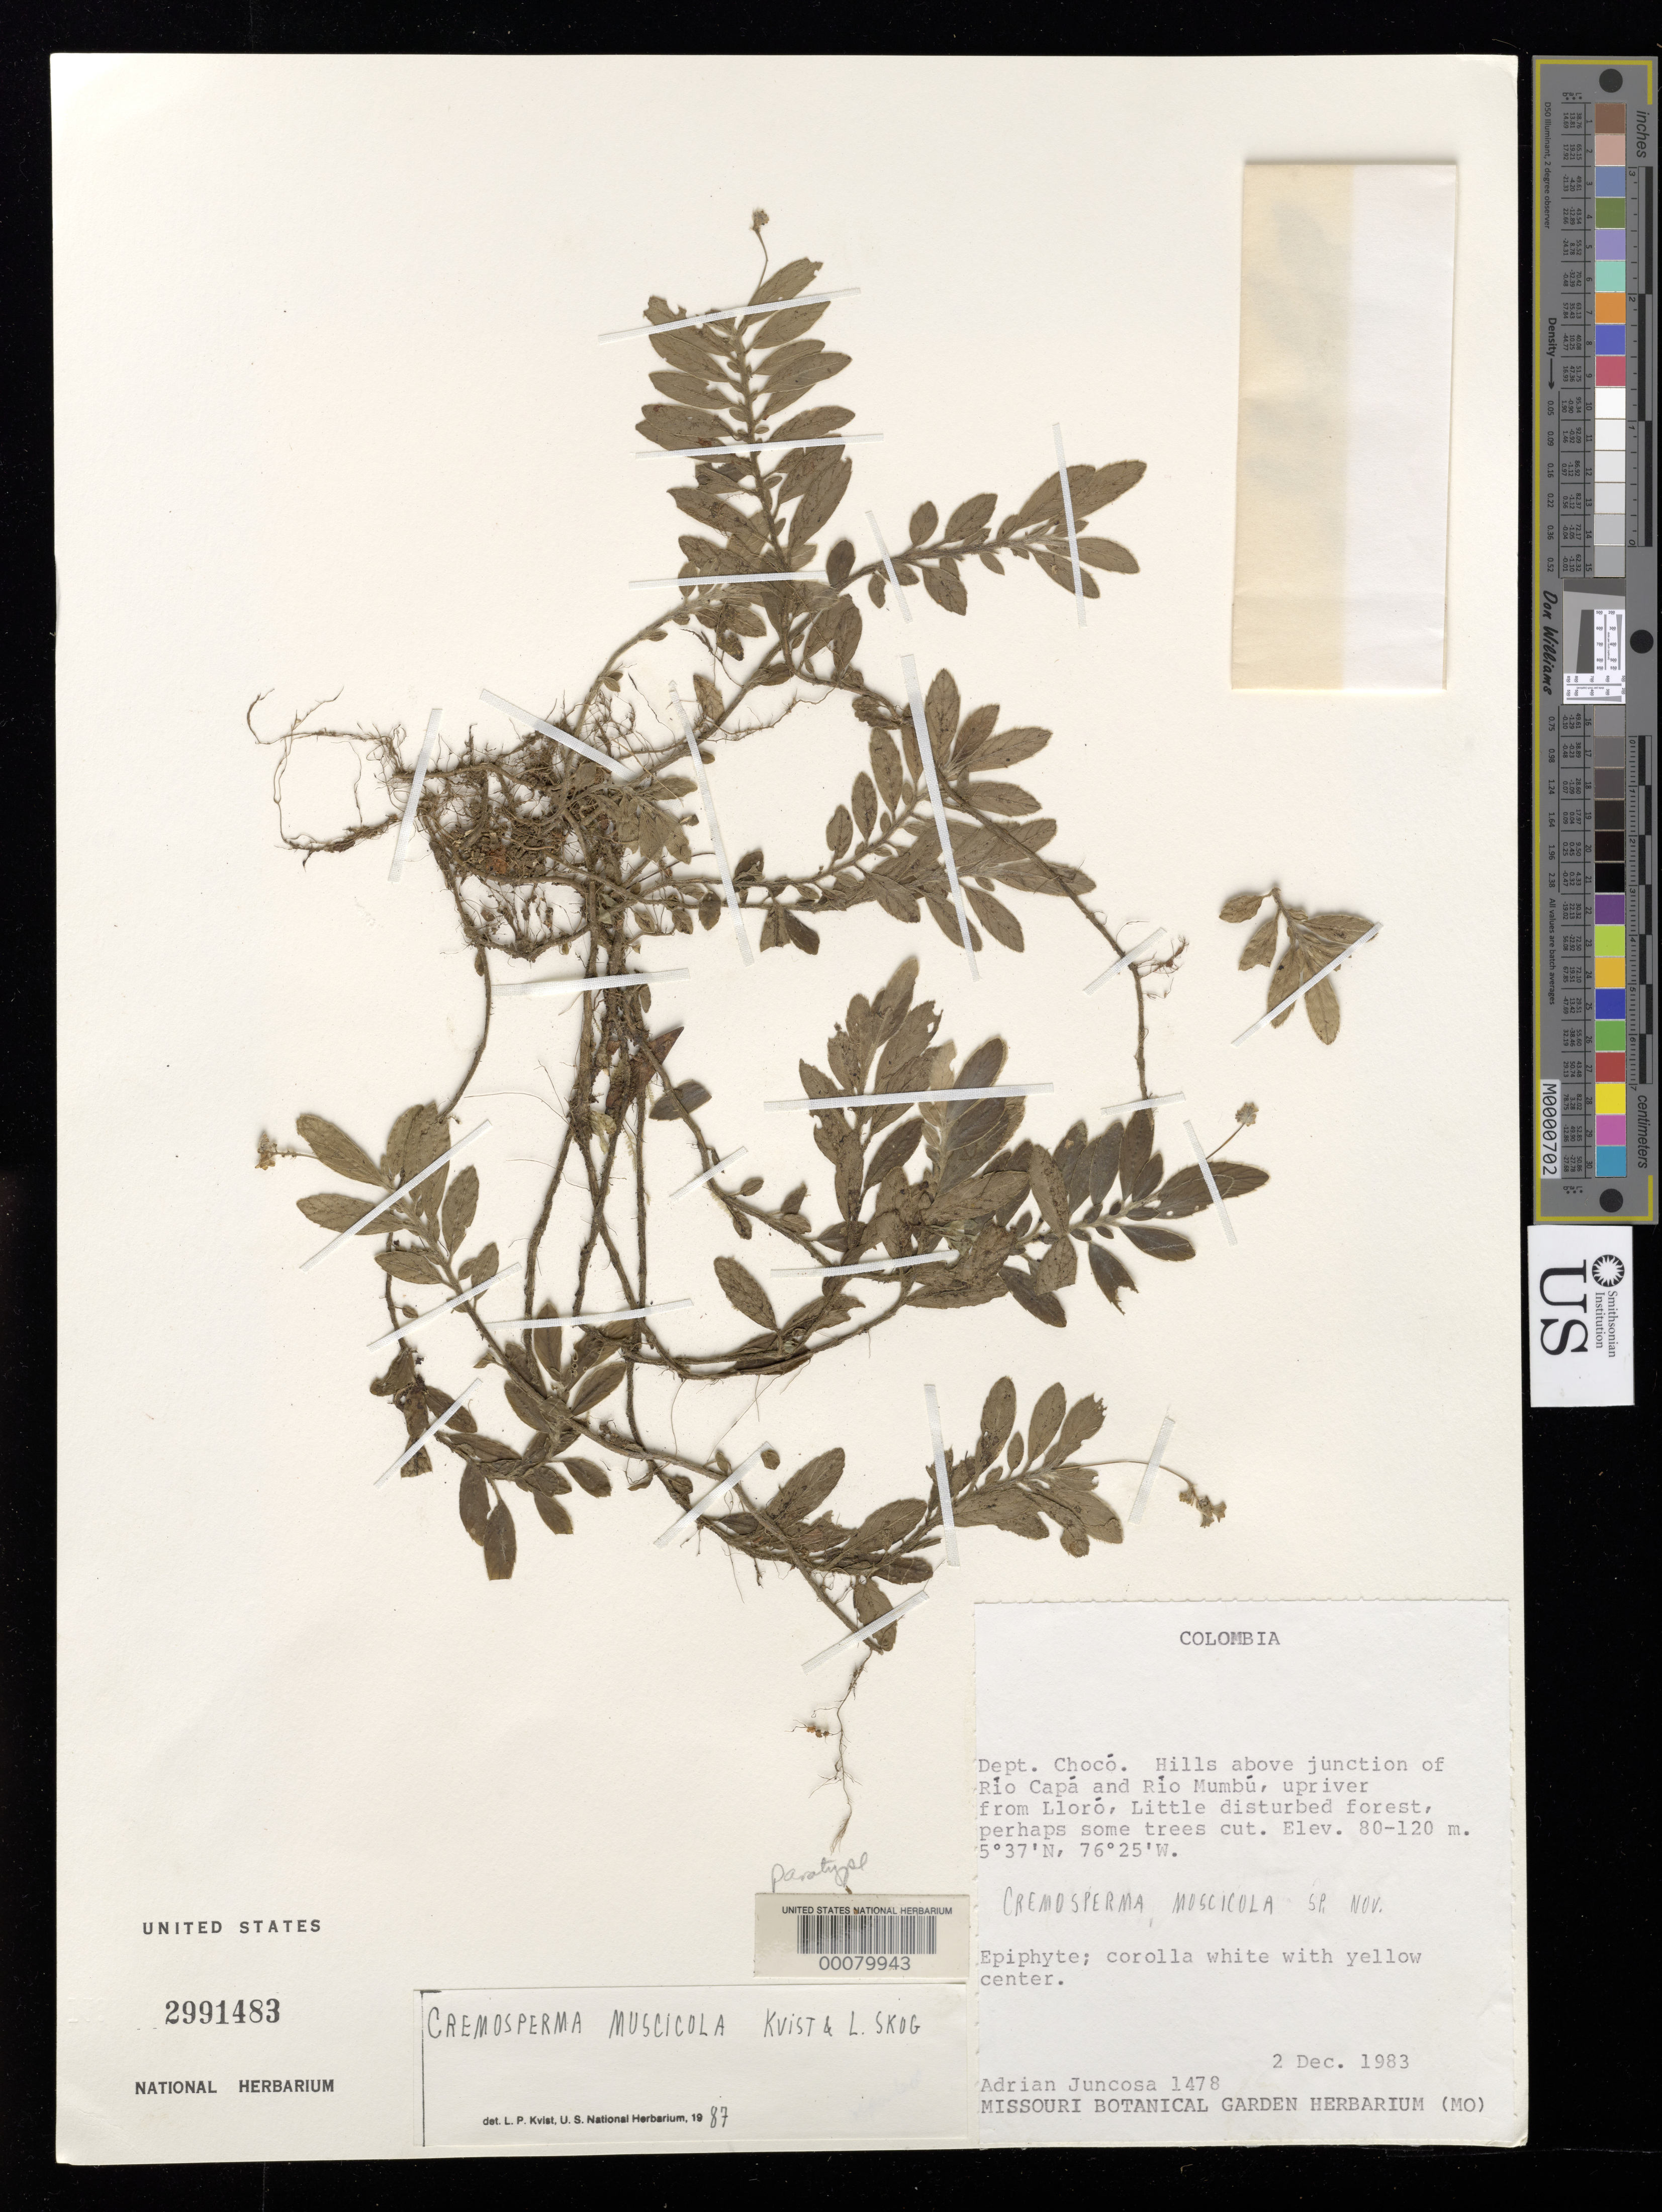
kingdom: Plantae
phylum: Tracheophyta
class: Magnoliopsida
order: Lamiales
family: Gesneriaceae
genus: Cremosperma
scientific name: Cremosperma muscicola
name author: L.P. Kvist & L.E. Skog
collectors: A. Juncosa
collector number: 1478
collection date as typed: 02 Dec 1983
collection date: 1983-12-02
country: Colombia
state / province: Chocó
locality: Hills above junction of Rio Capa and Rio Mumbu, upriver from Lloro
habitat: Little disturbed forest, perhaps some trees cut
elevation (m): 80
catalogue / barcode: US 2991483